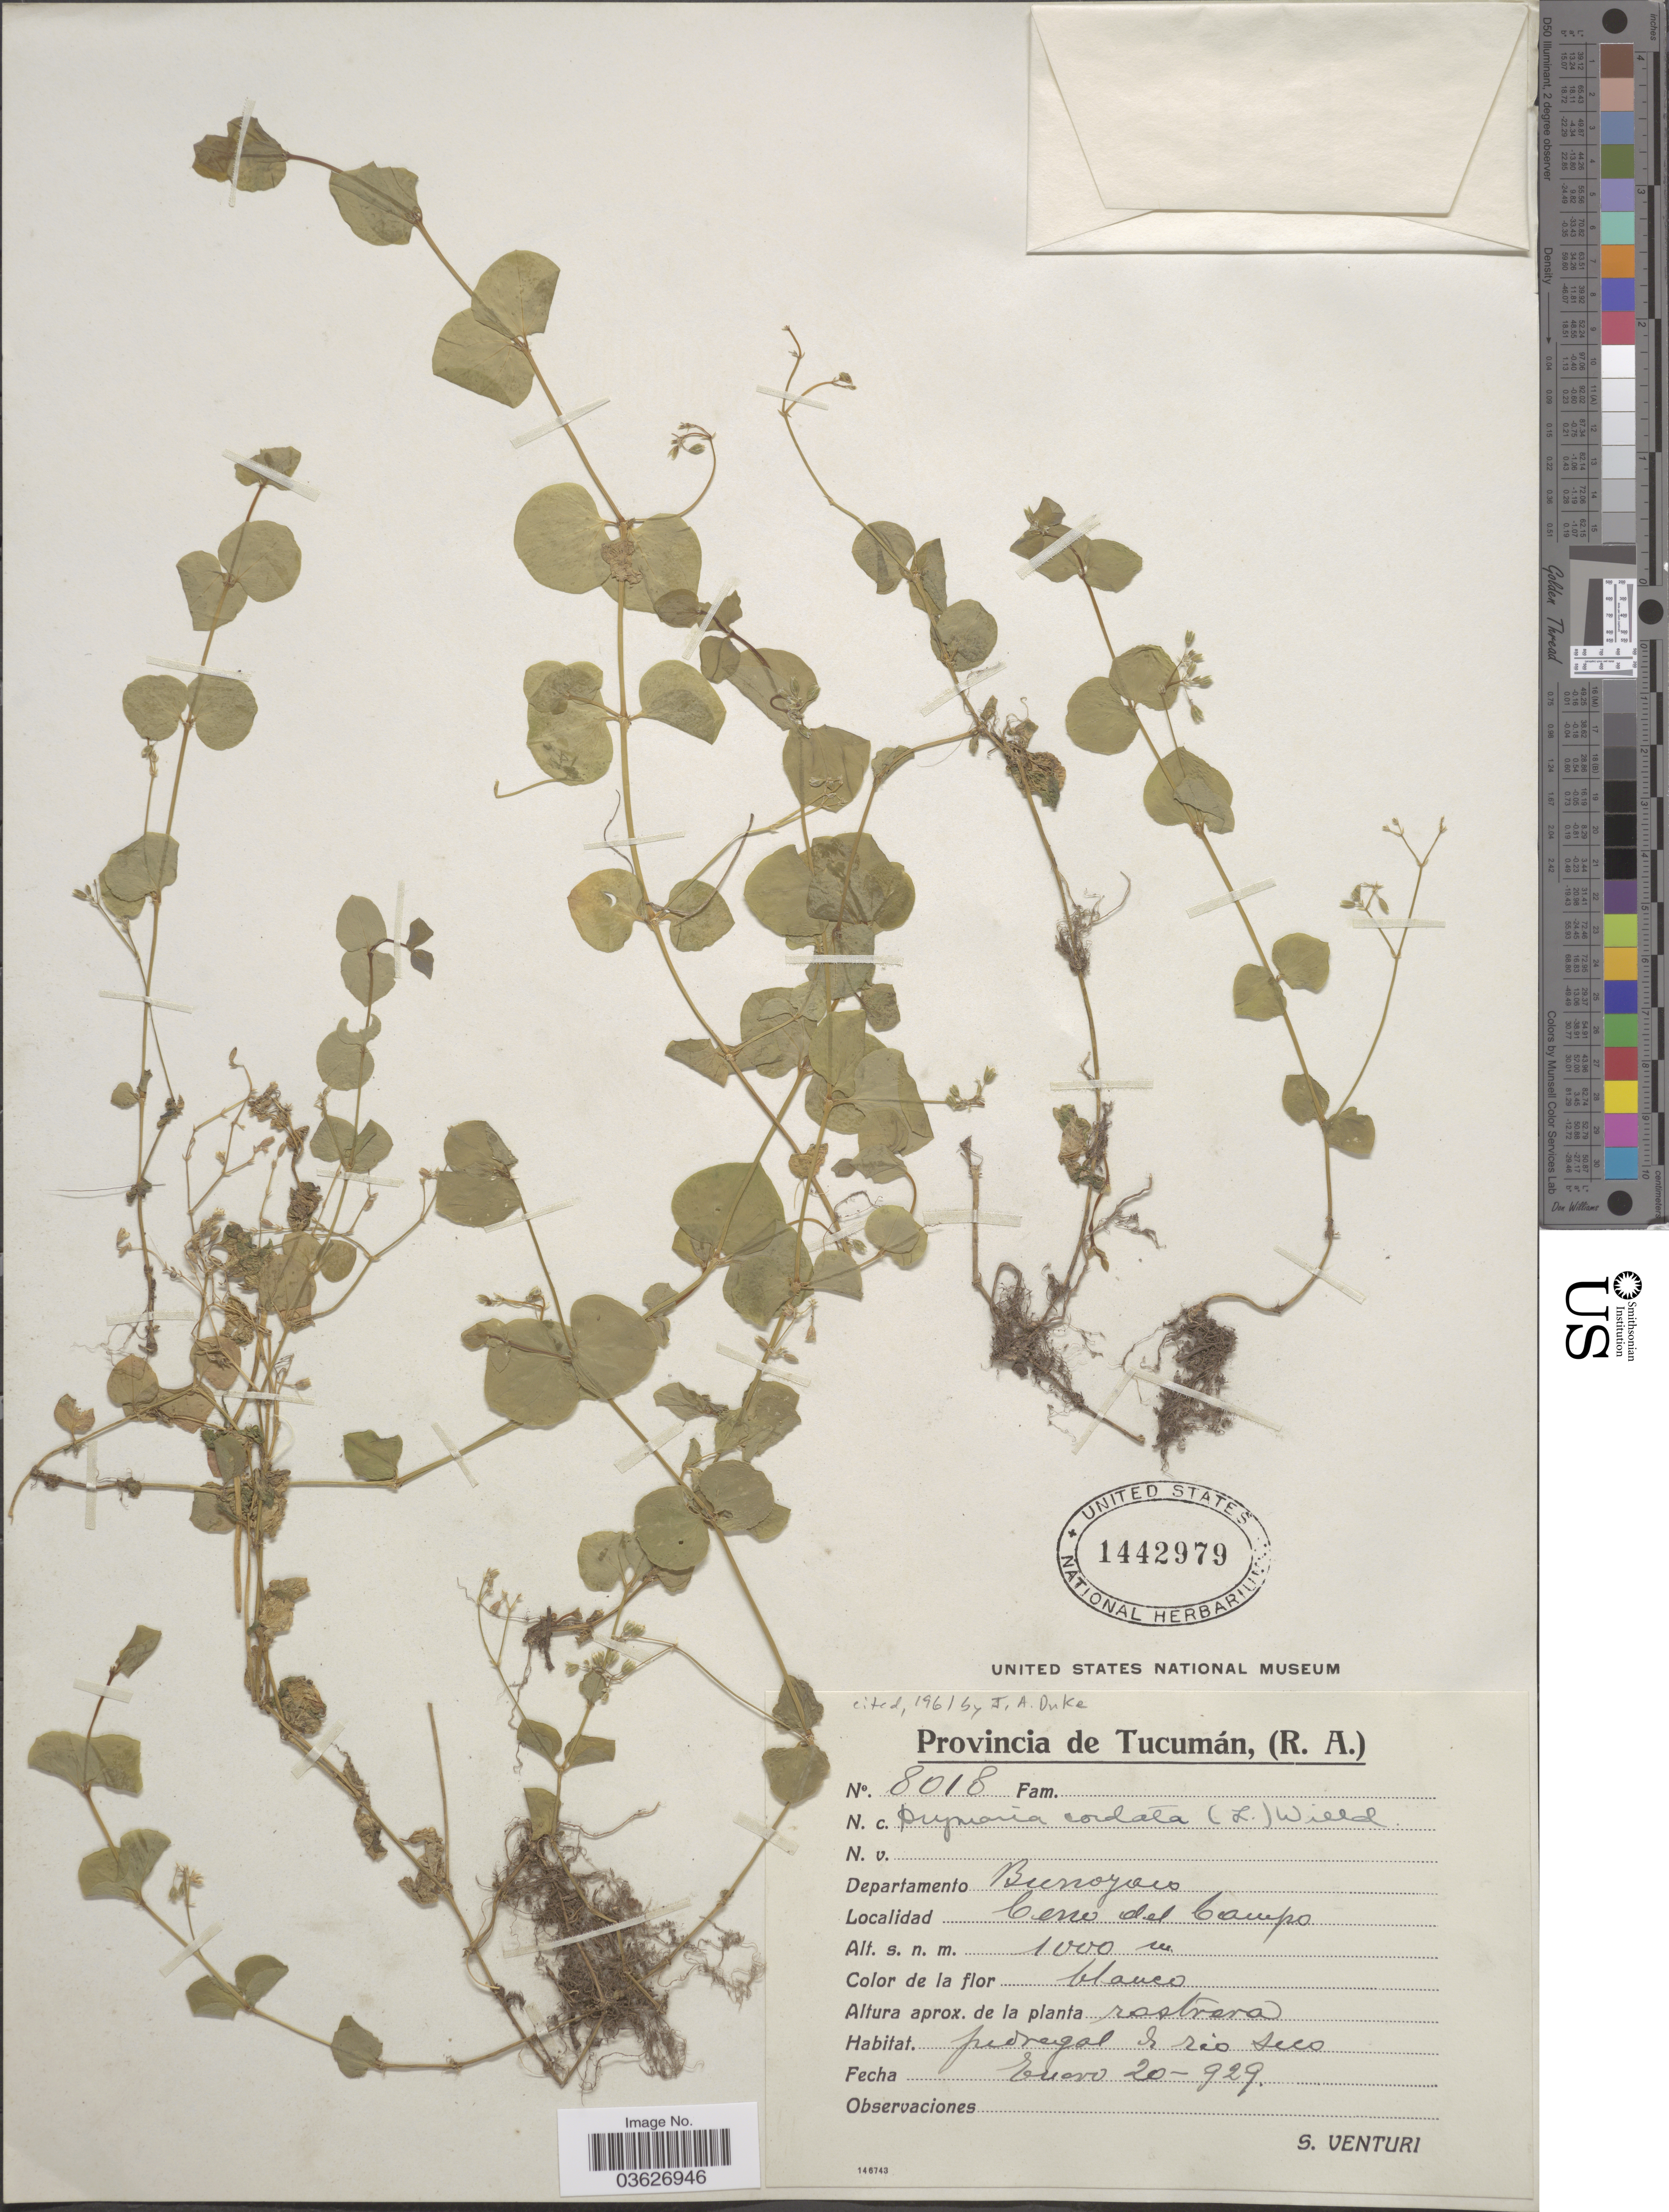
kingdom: Plantae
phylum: Tracheophyta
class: Magnoliopsida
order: Caryophyllales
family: Caryophyllaceae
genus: Drymaria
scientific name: Drymaria cordata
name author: (L.) Willd. ex Schult.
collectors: S. Venturi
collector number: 8018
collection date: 1929-01-20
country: Argentina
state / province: Tucuman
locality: Departamento Burroyaco. Cerro del Campo.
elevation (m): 1000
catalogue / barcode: US 1442979